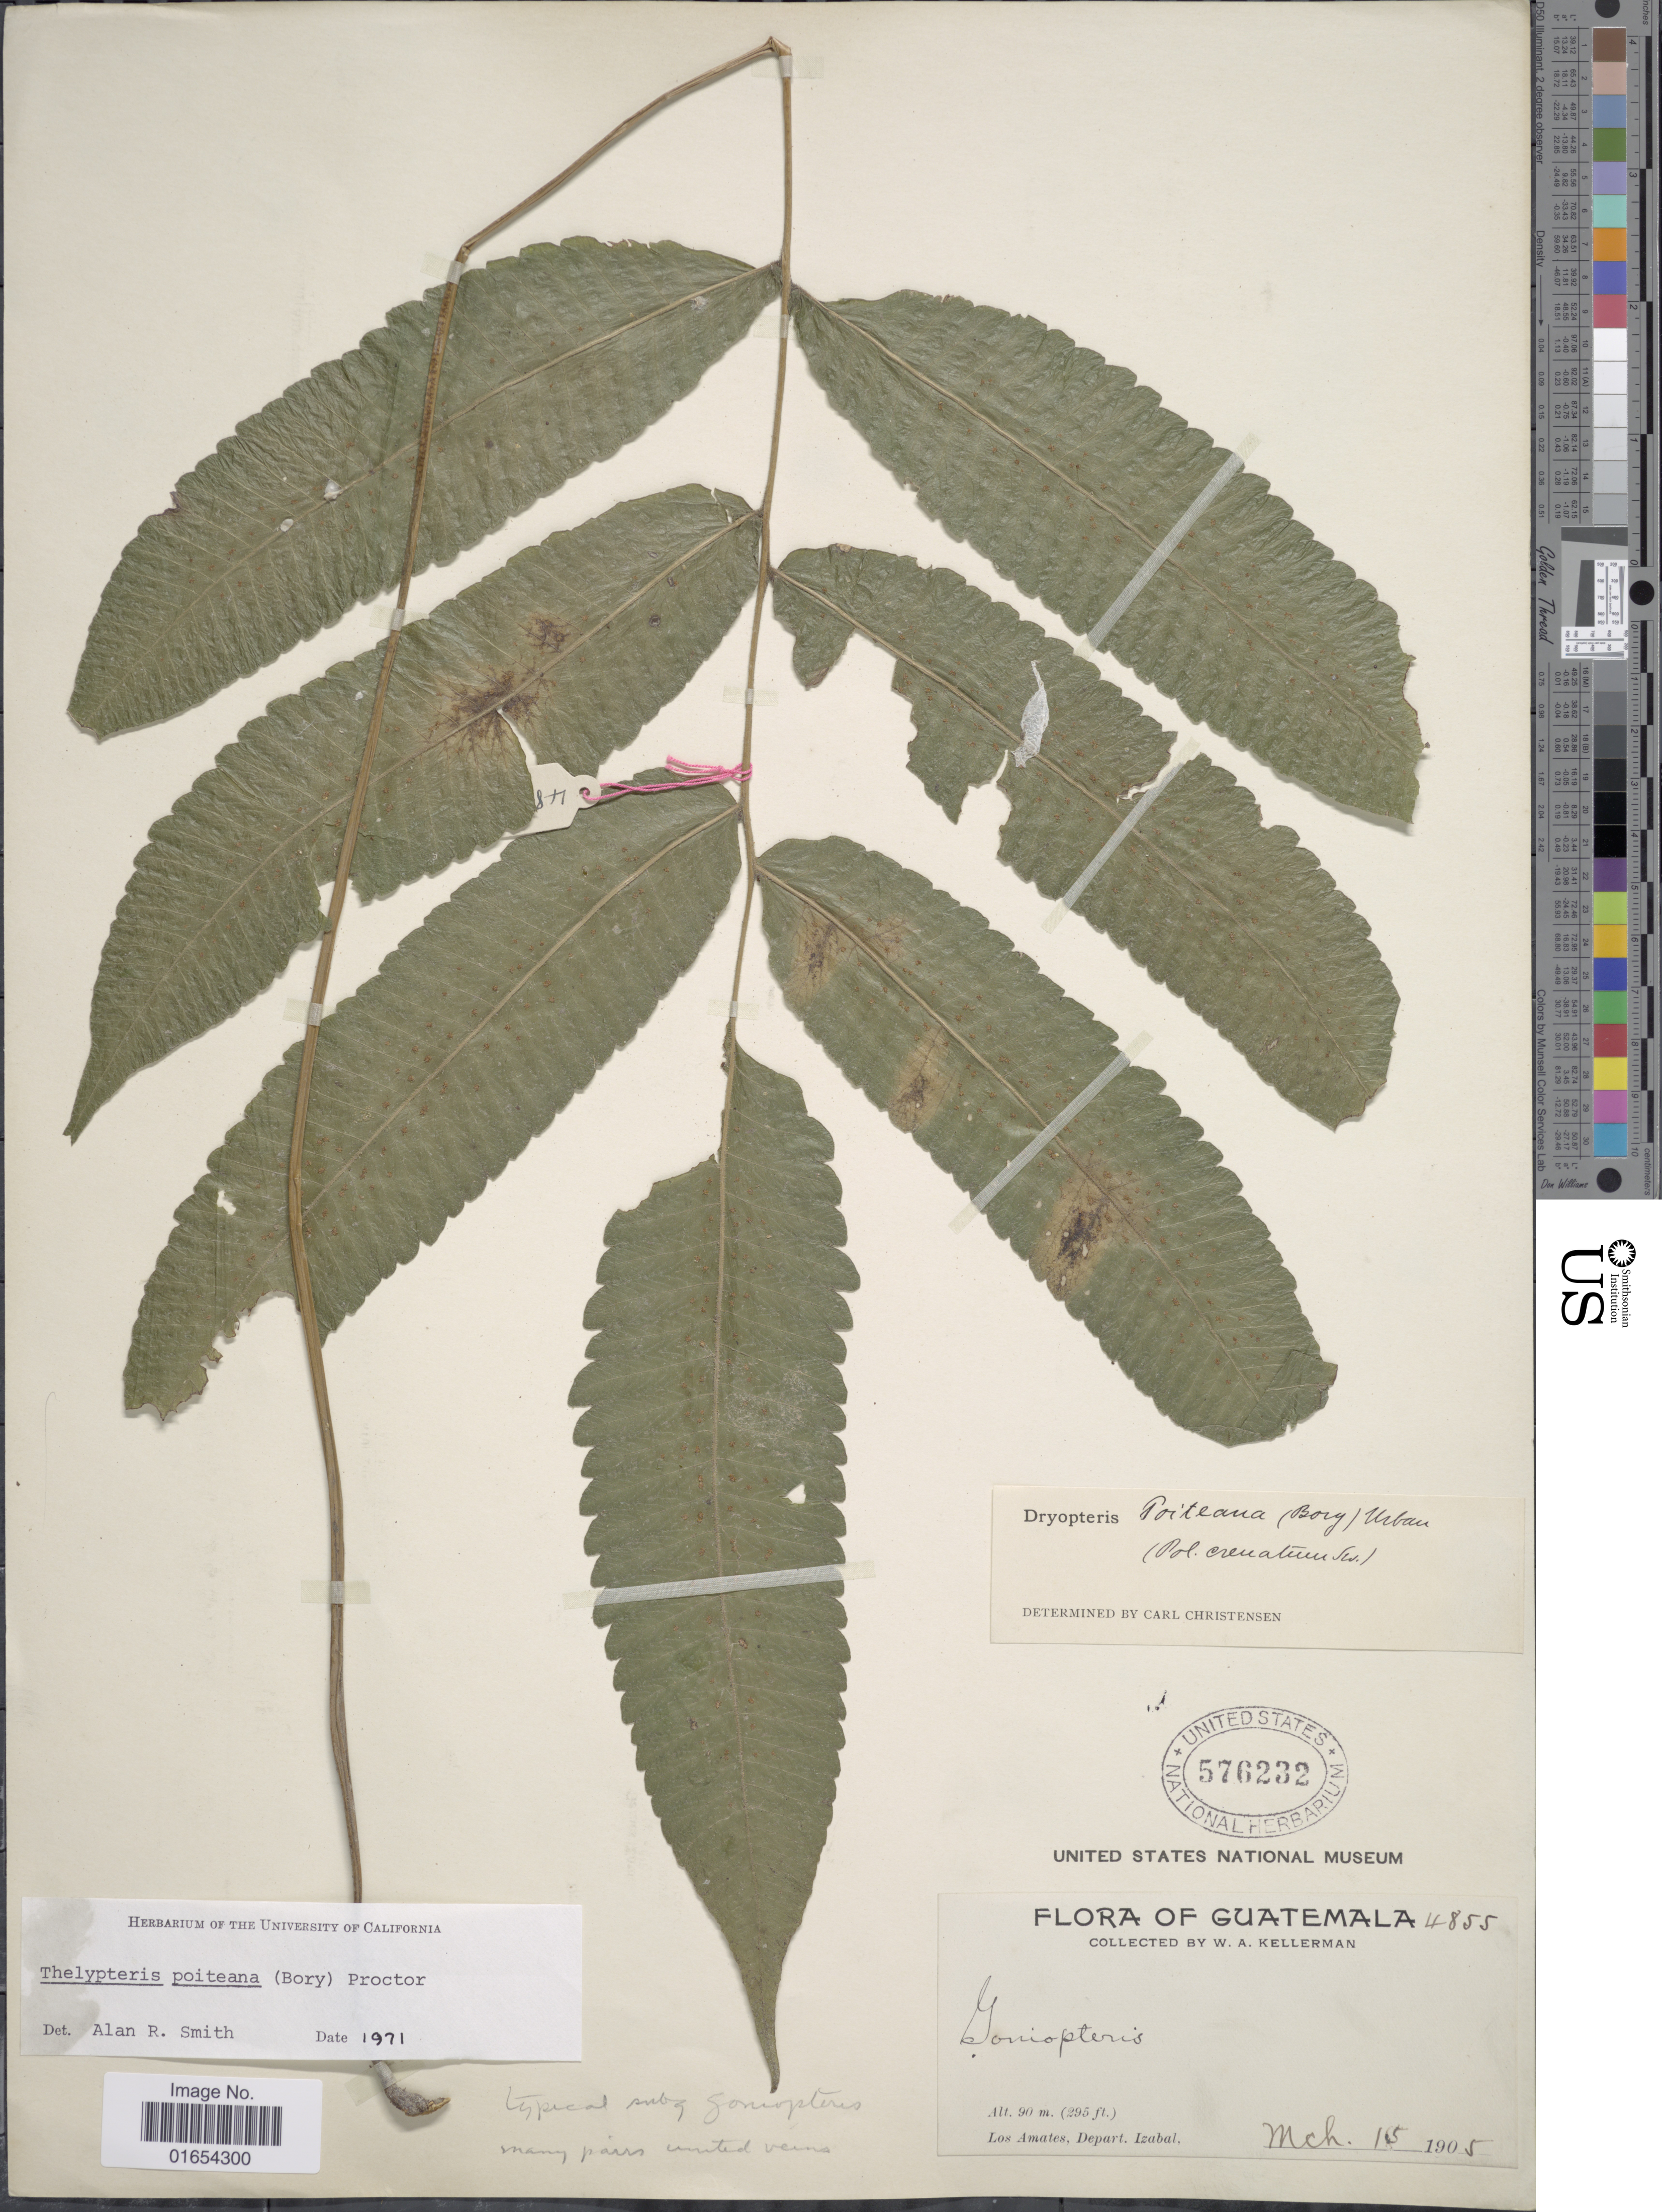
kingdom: Plantae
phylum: Tracheophyta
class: Polypodiopsida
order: Polypodiales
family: Thelypteridaceae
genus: Goniopteris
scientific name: Goniopteris poiteana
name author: (Bory) Ching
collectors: W. Kellerman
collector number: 4855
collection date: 1905-03-15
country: Guatemala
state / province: Izabal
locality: Los Amates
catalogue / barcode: US 576232